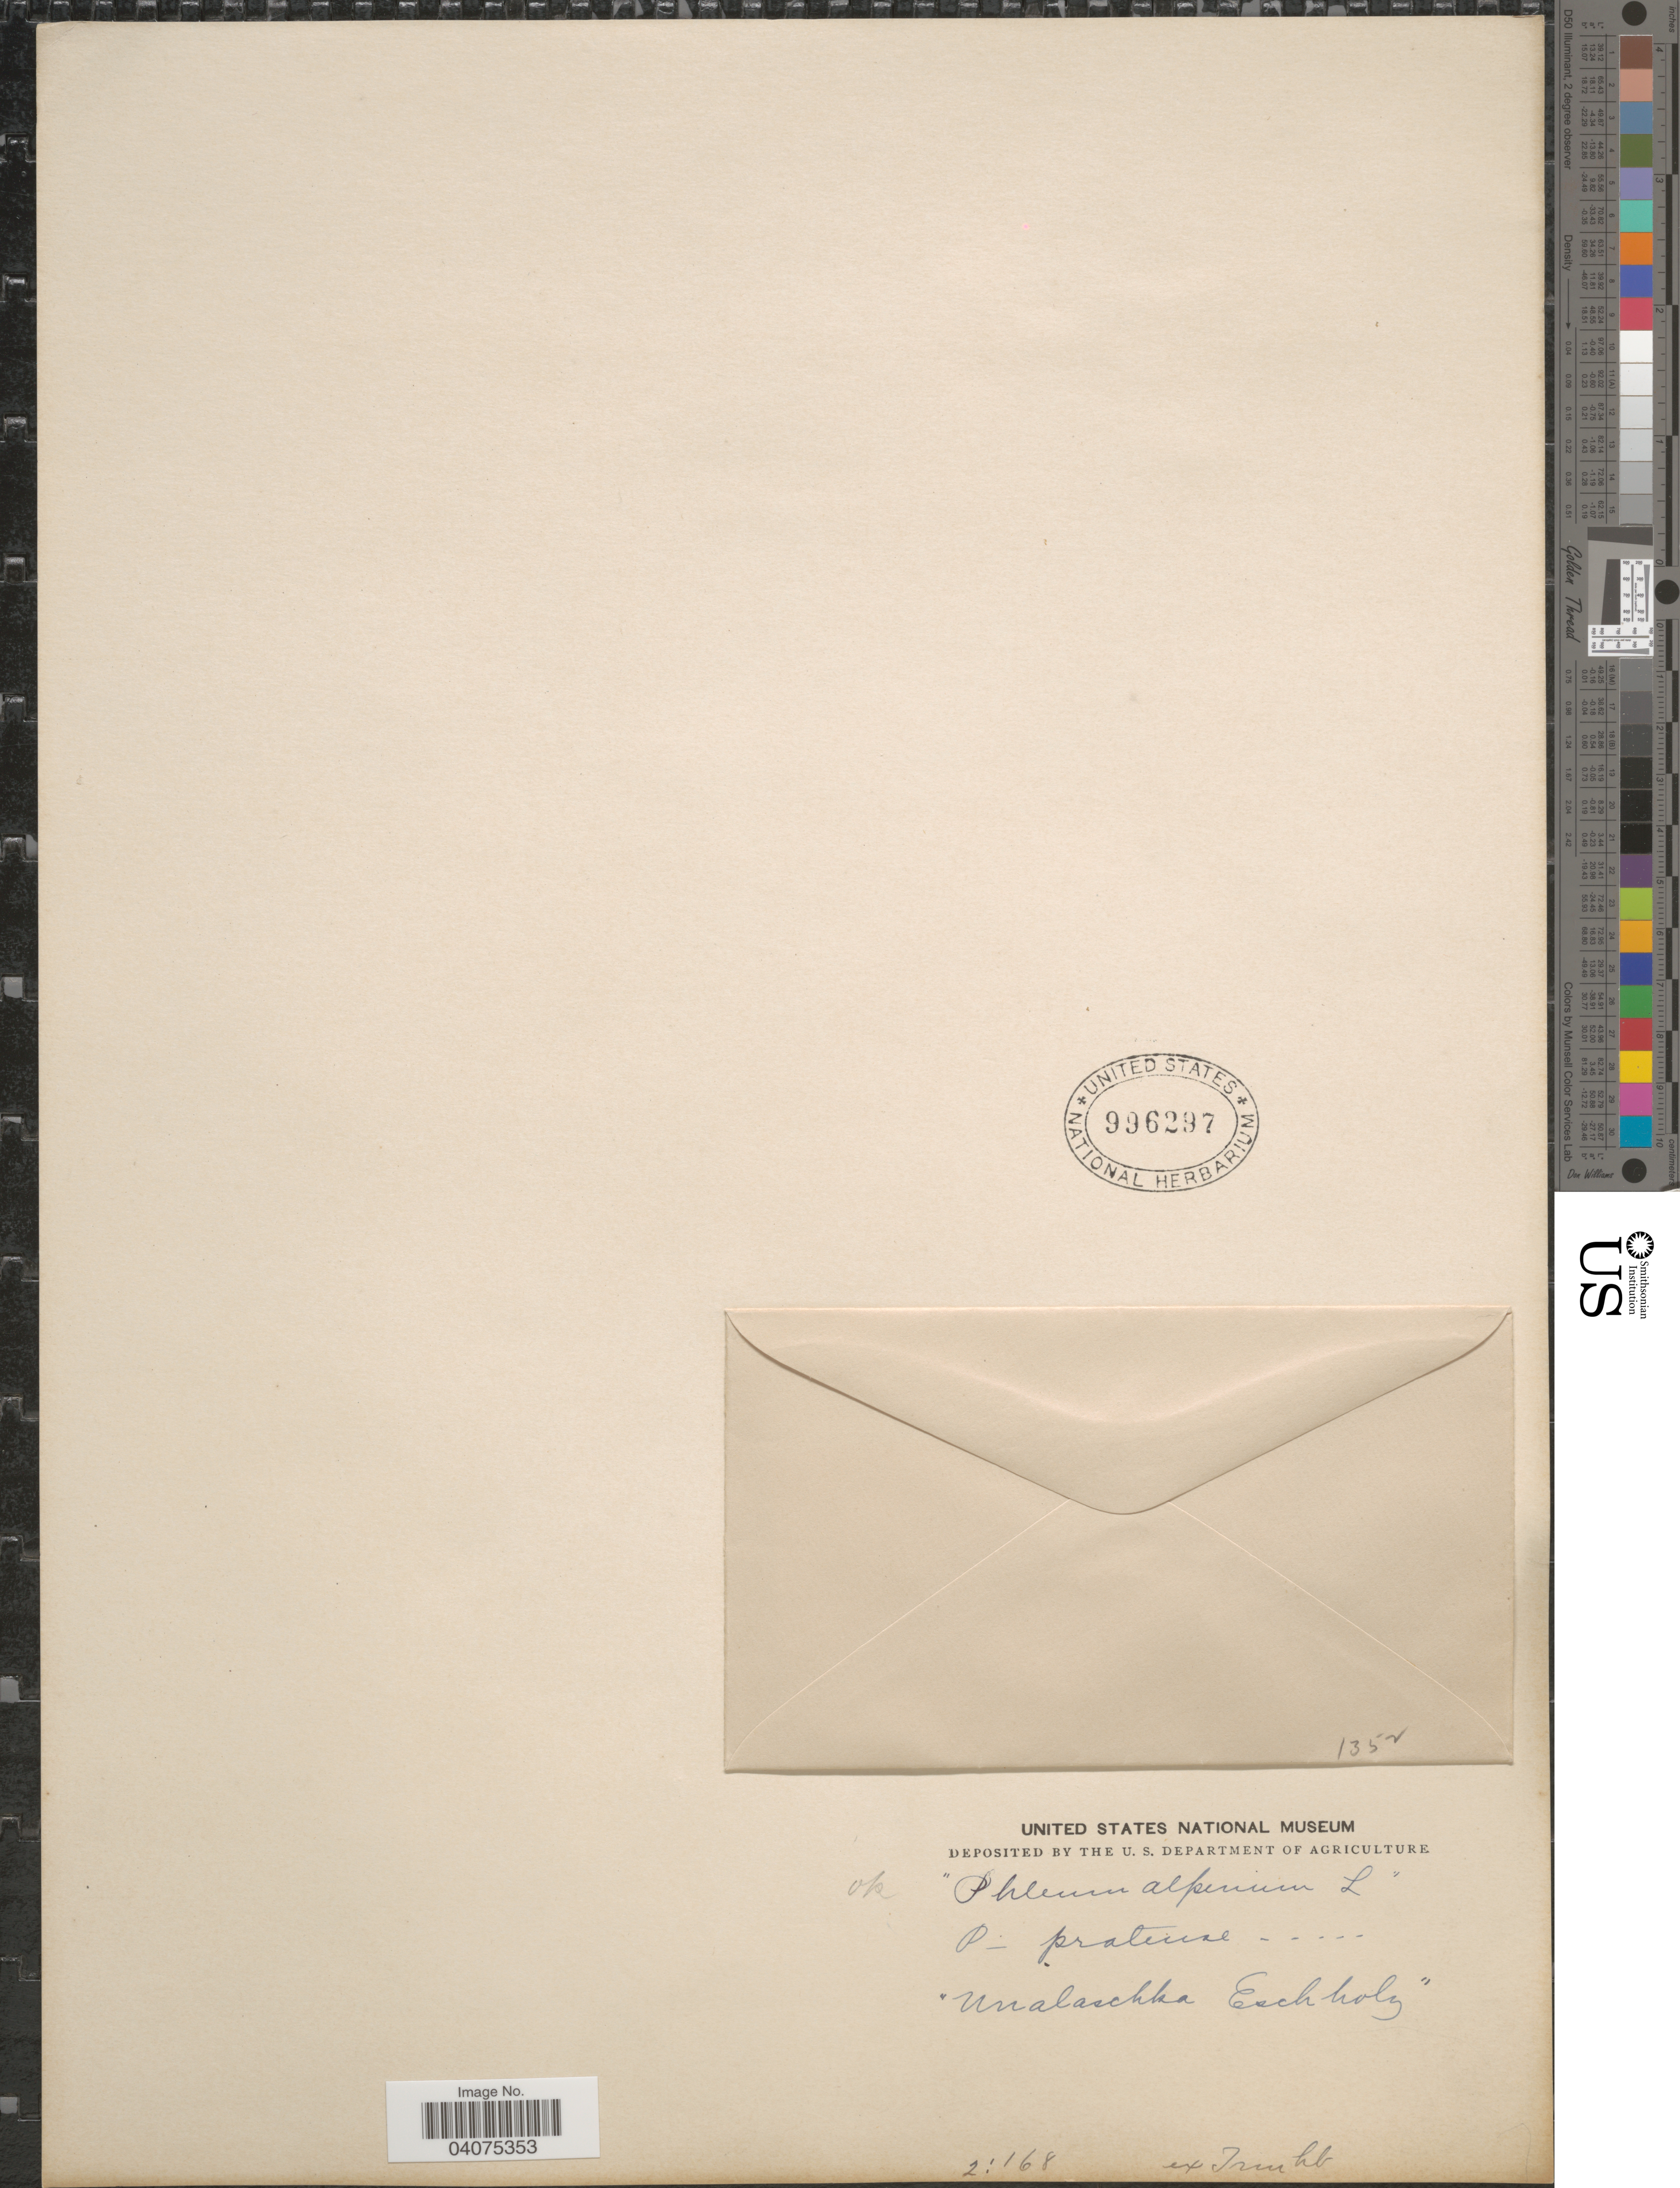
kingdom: Plantae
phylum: Tracheophyta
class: Liliopsida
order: Poales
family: Poaceae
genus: Phleum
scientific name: Phleum alpinum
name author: L.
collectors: Eschholz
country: United States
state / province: Alaska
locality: Unalaschka.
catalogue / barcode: US 996297